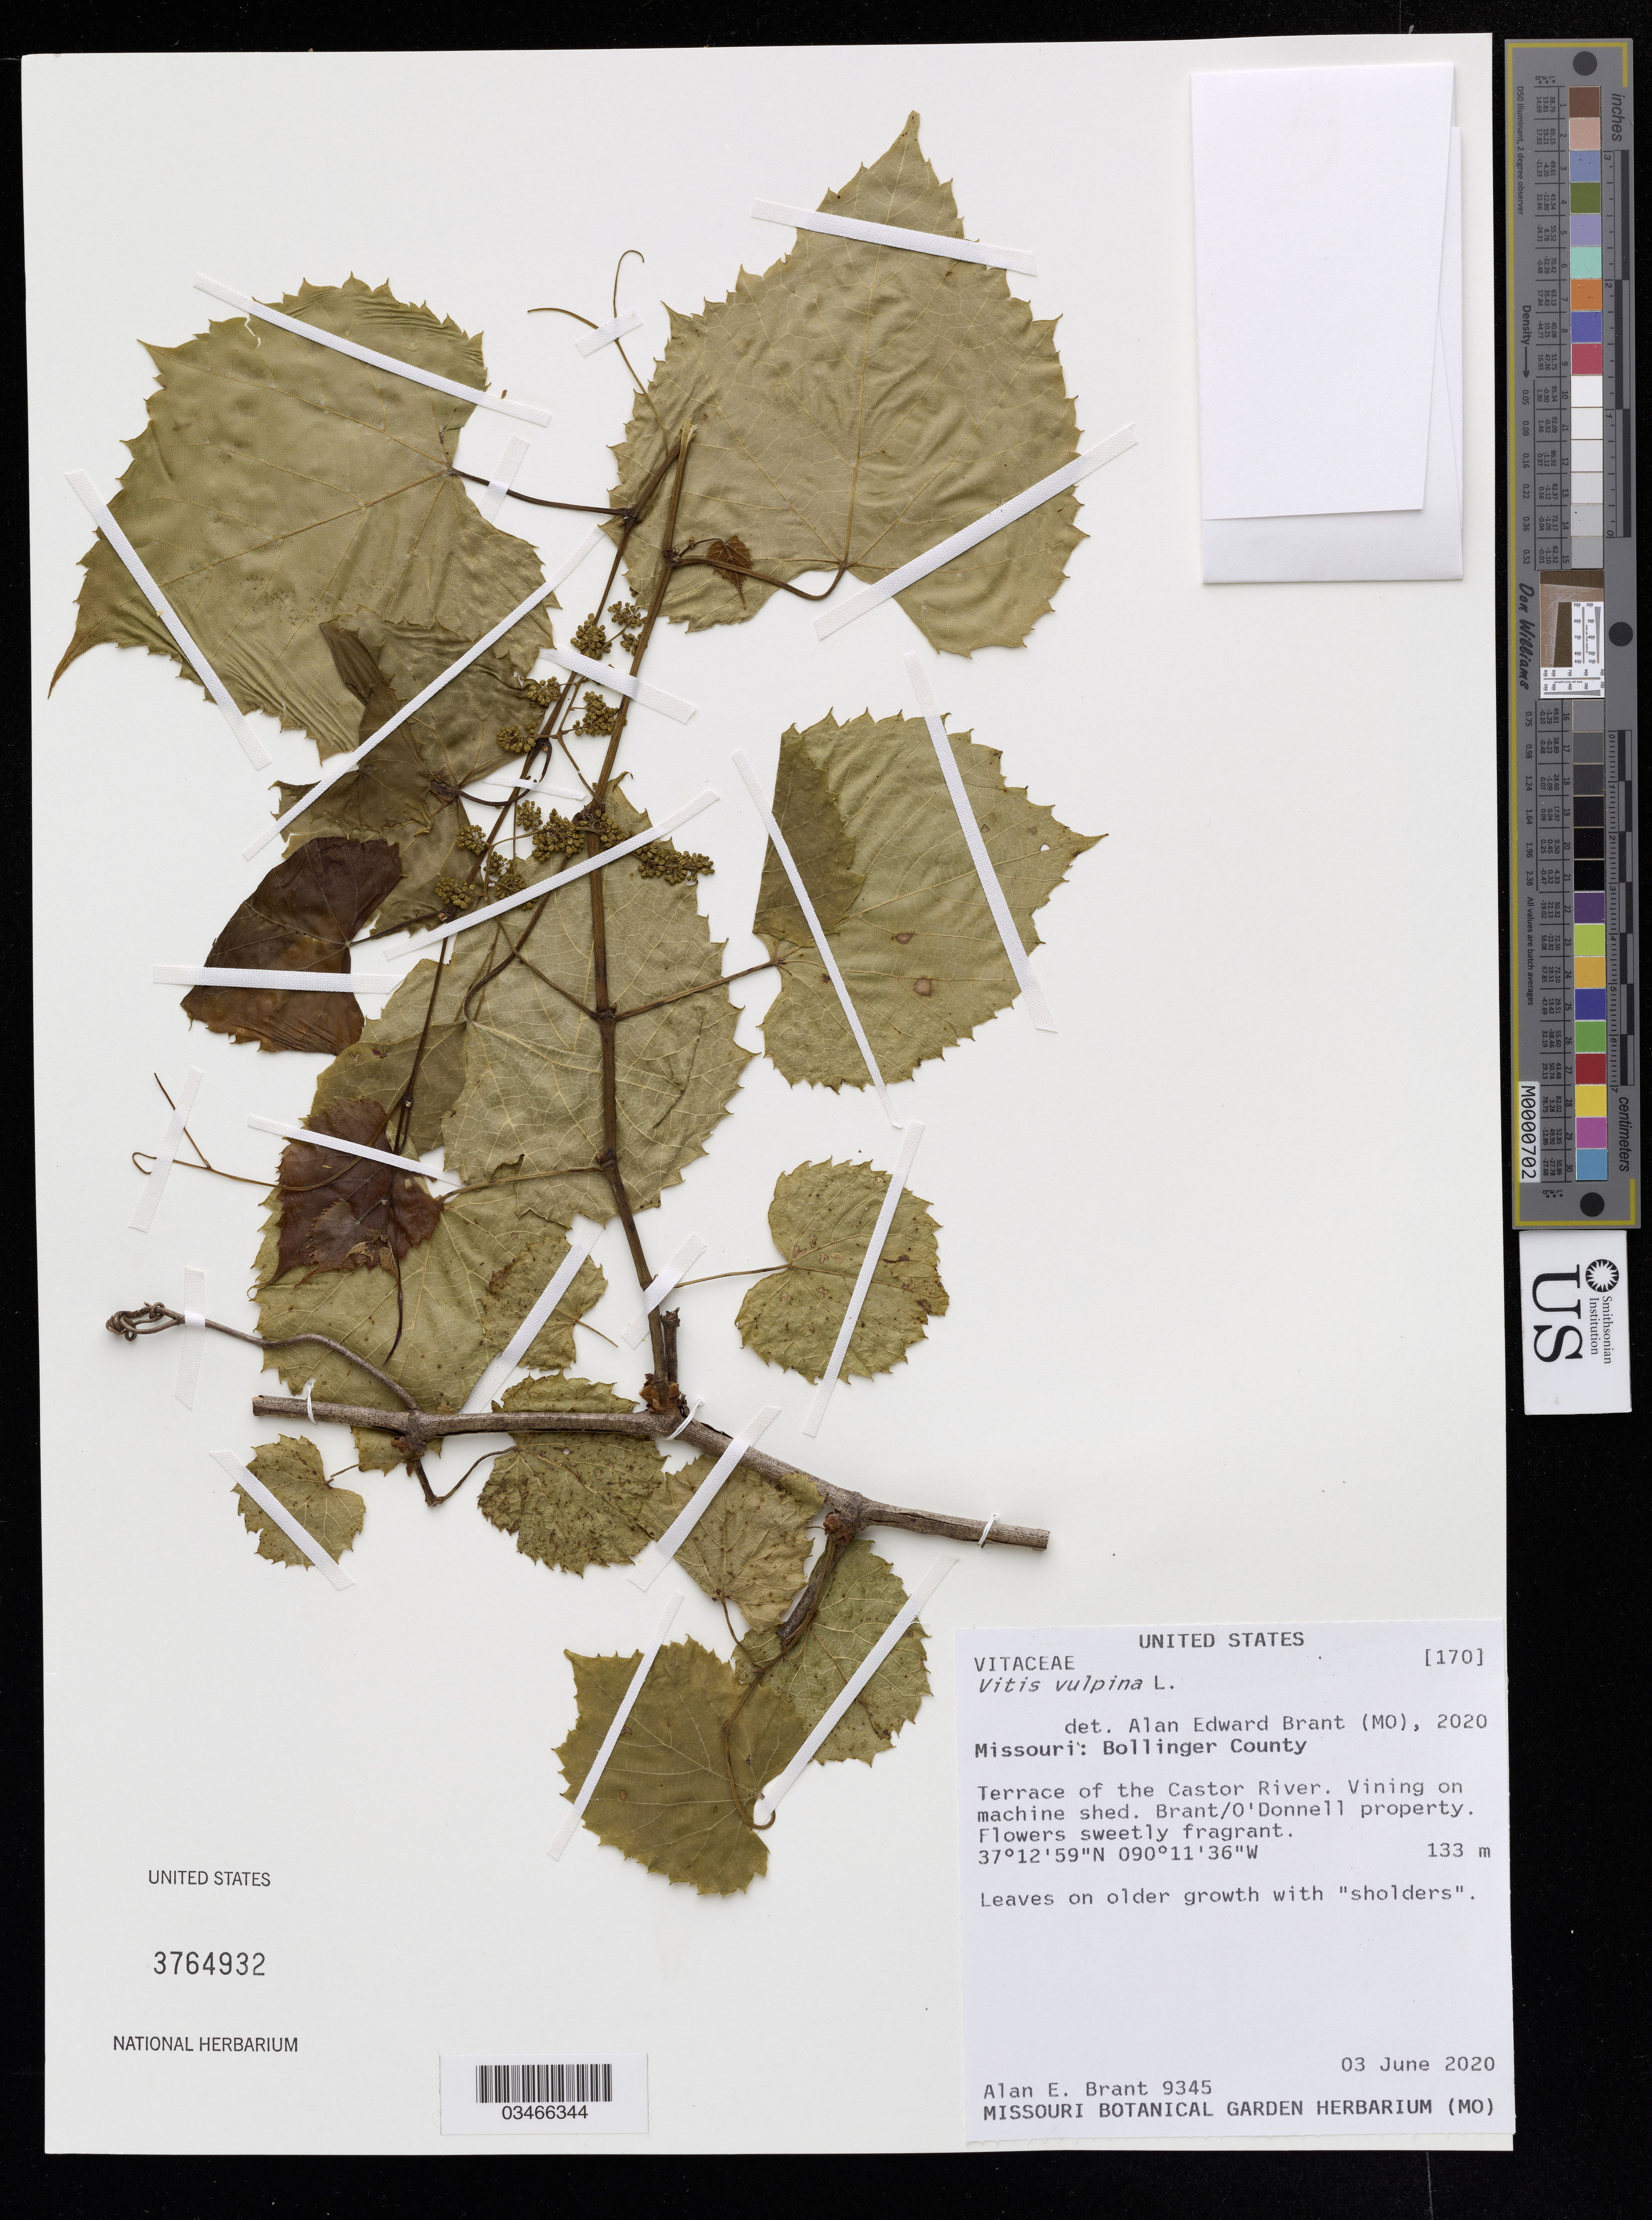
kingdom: Plantae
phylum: Tracheophyta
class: Magnoliopsida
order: Vitales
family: Vitaceae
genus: Vitis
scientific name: Vitis vulpina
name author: L.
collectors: A. Brant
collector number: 9345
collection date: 2020-06-03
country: United States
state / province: Missouri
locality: Bollinger County. Terrace of the Castor River. Vining on machine shed. Brant/ O'Donnell property.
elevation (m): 133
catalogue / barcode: US 3764932